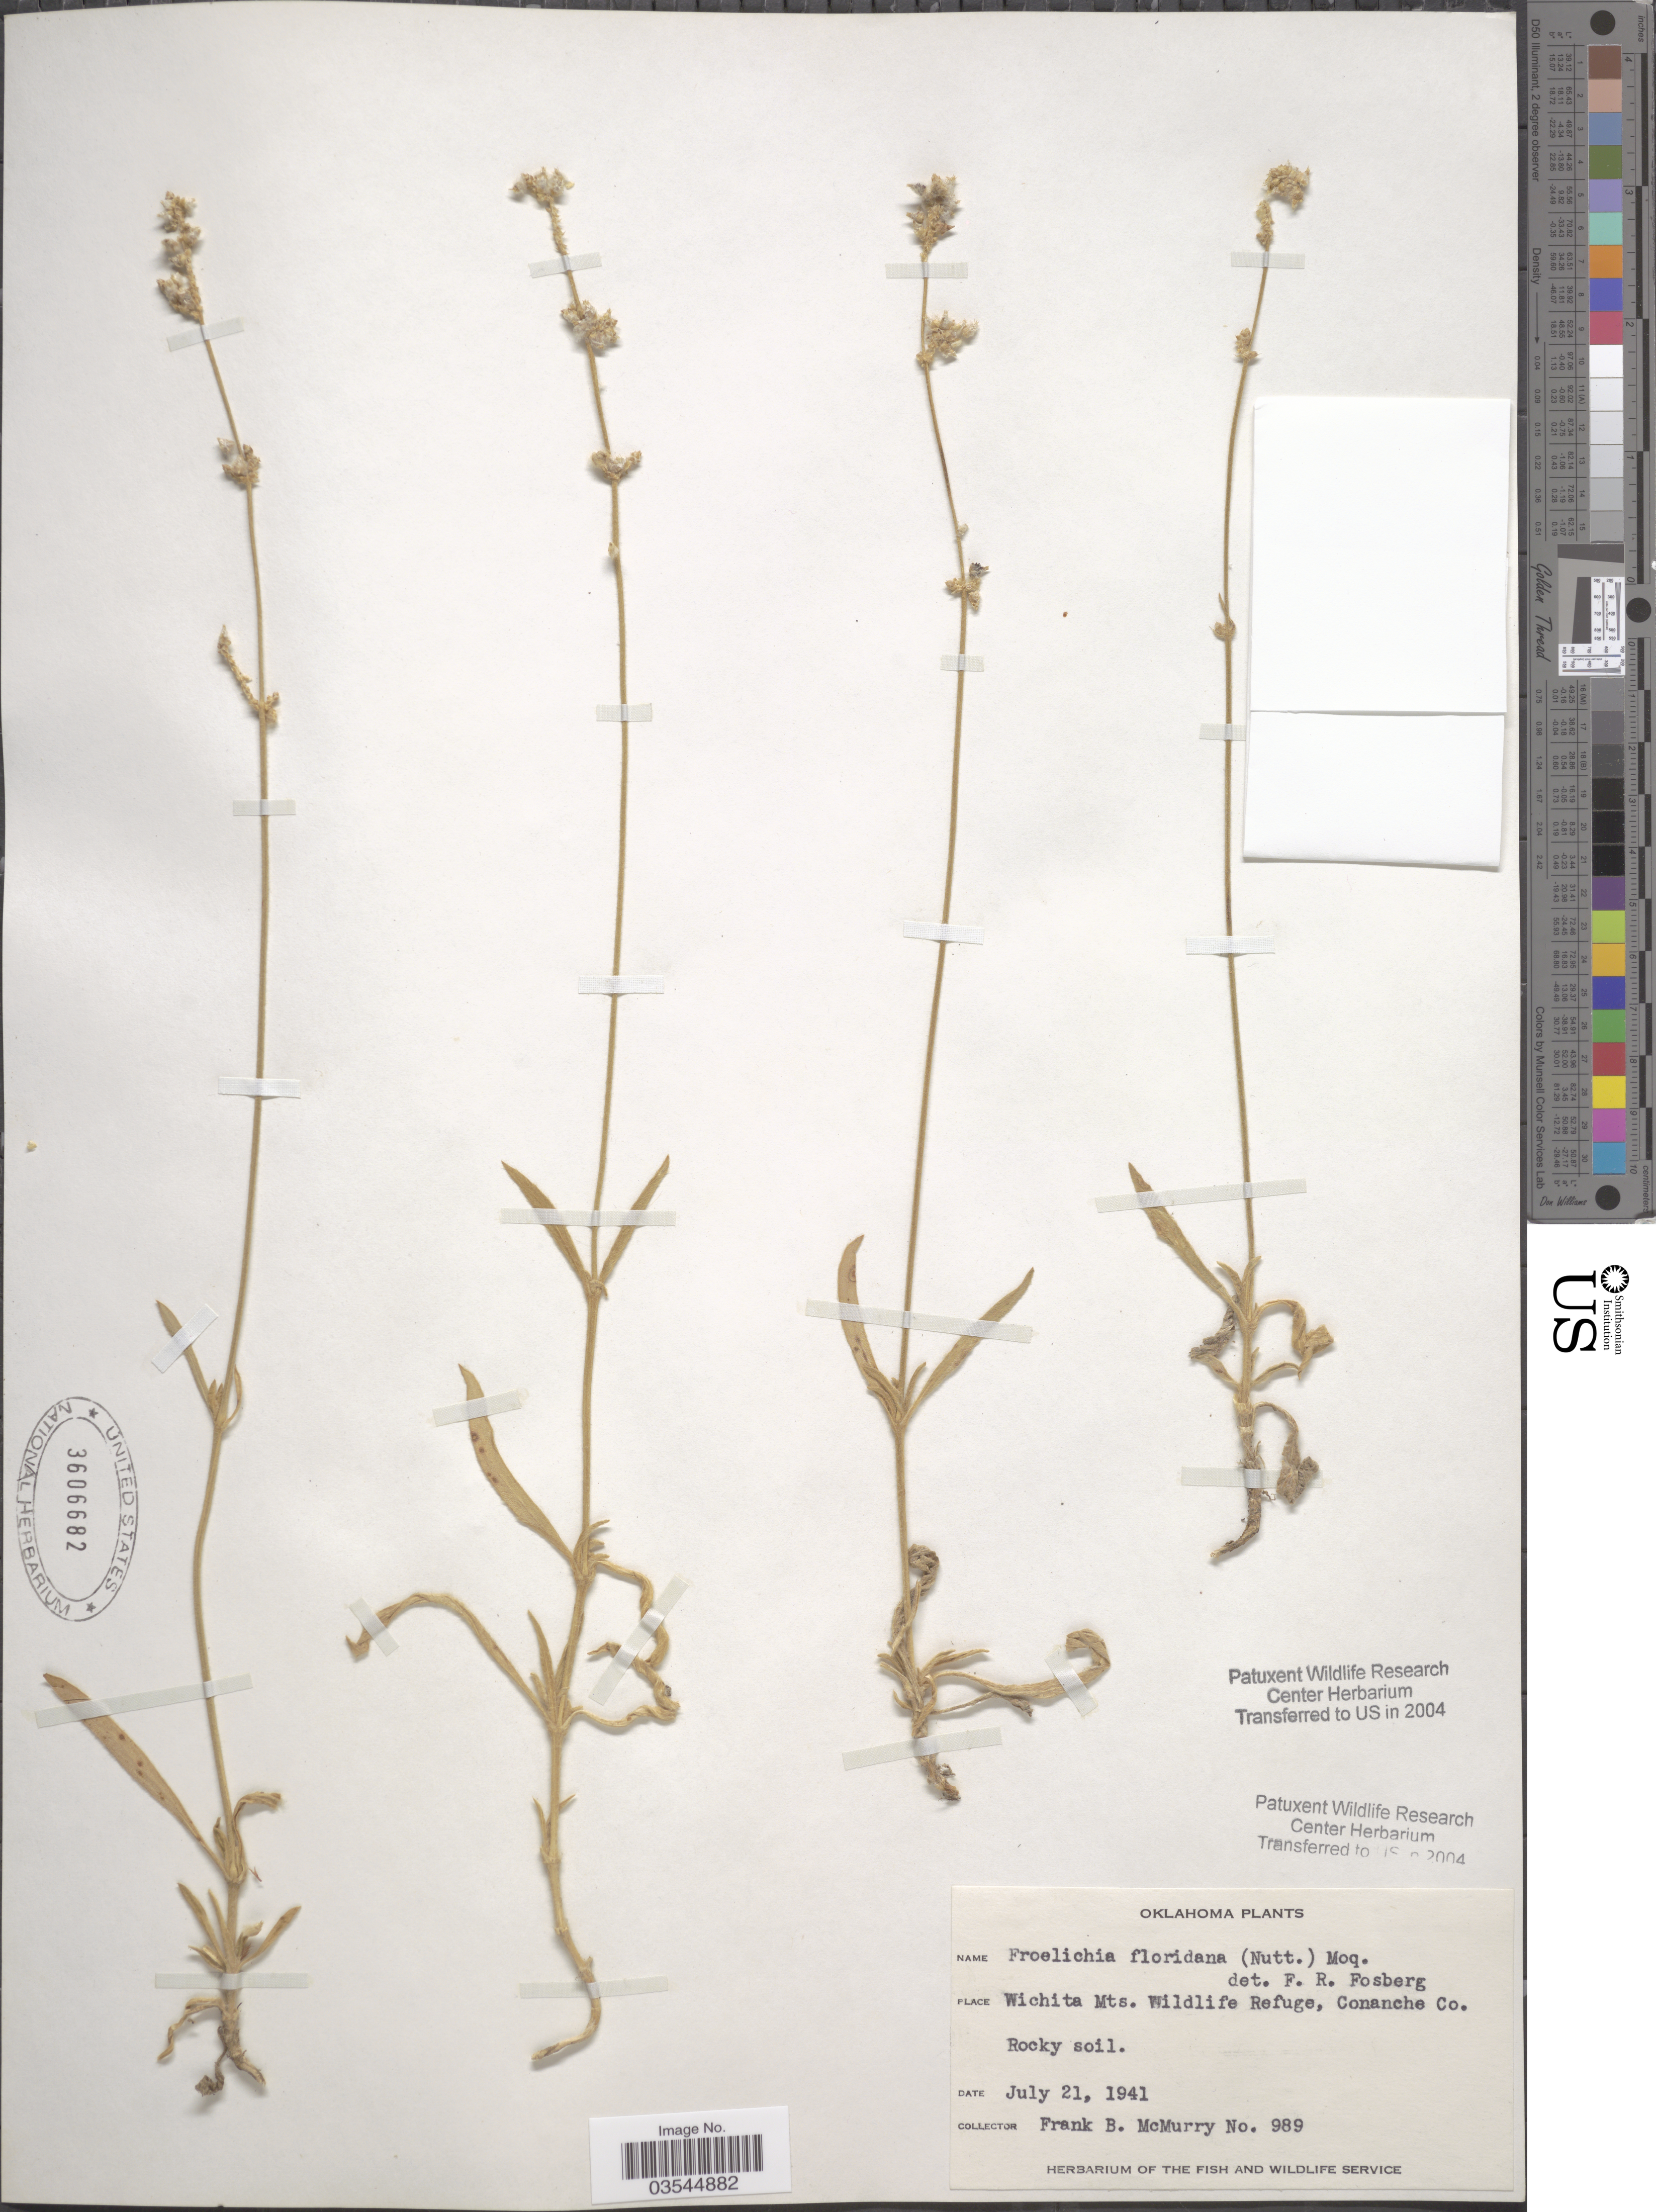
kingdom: Plantae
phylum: Tracheophyta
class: Magnoliopsida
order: Caryophyllales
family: Amaranthaceae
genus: Froelichia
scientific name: Froelichia floridana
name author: (Nutt.) Moq.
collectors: F. B. McMurry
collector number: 989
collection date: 1941-07-21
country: United States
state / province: Oklahoma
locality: Wichita Mts. Wildlife Refuge, Comanche Co.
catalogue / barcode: US 3606682